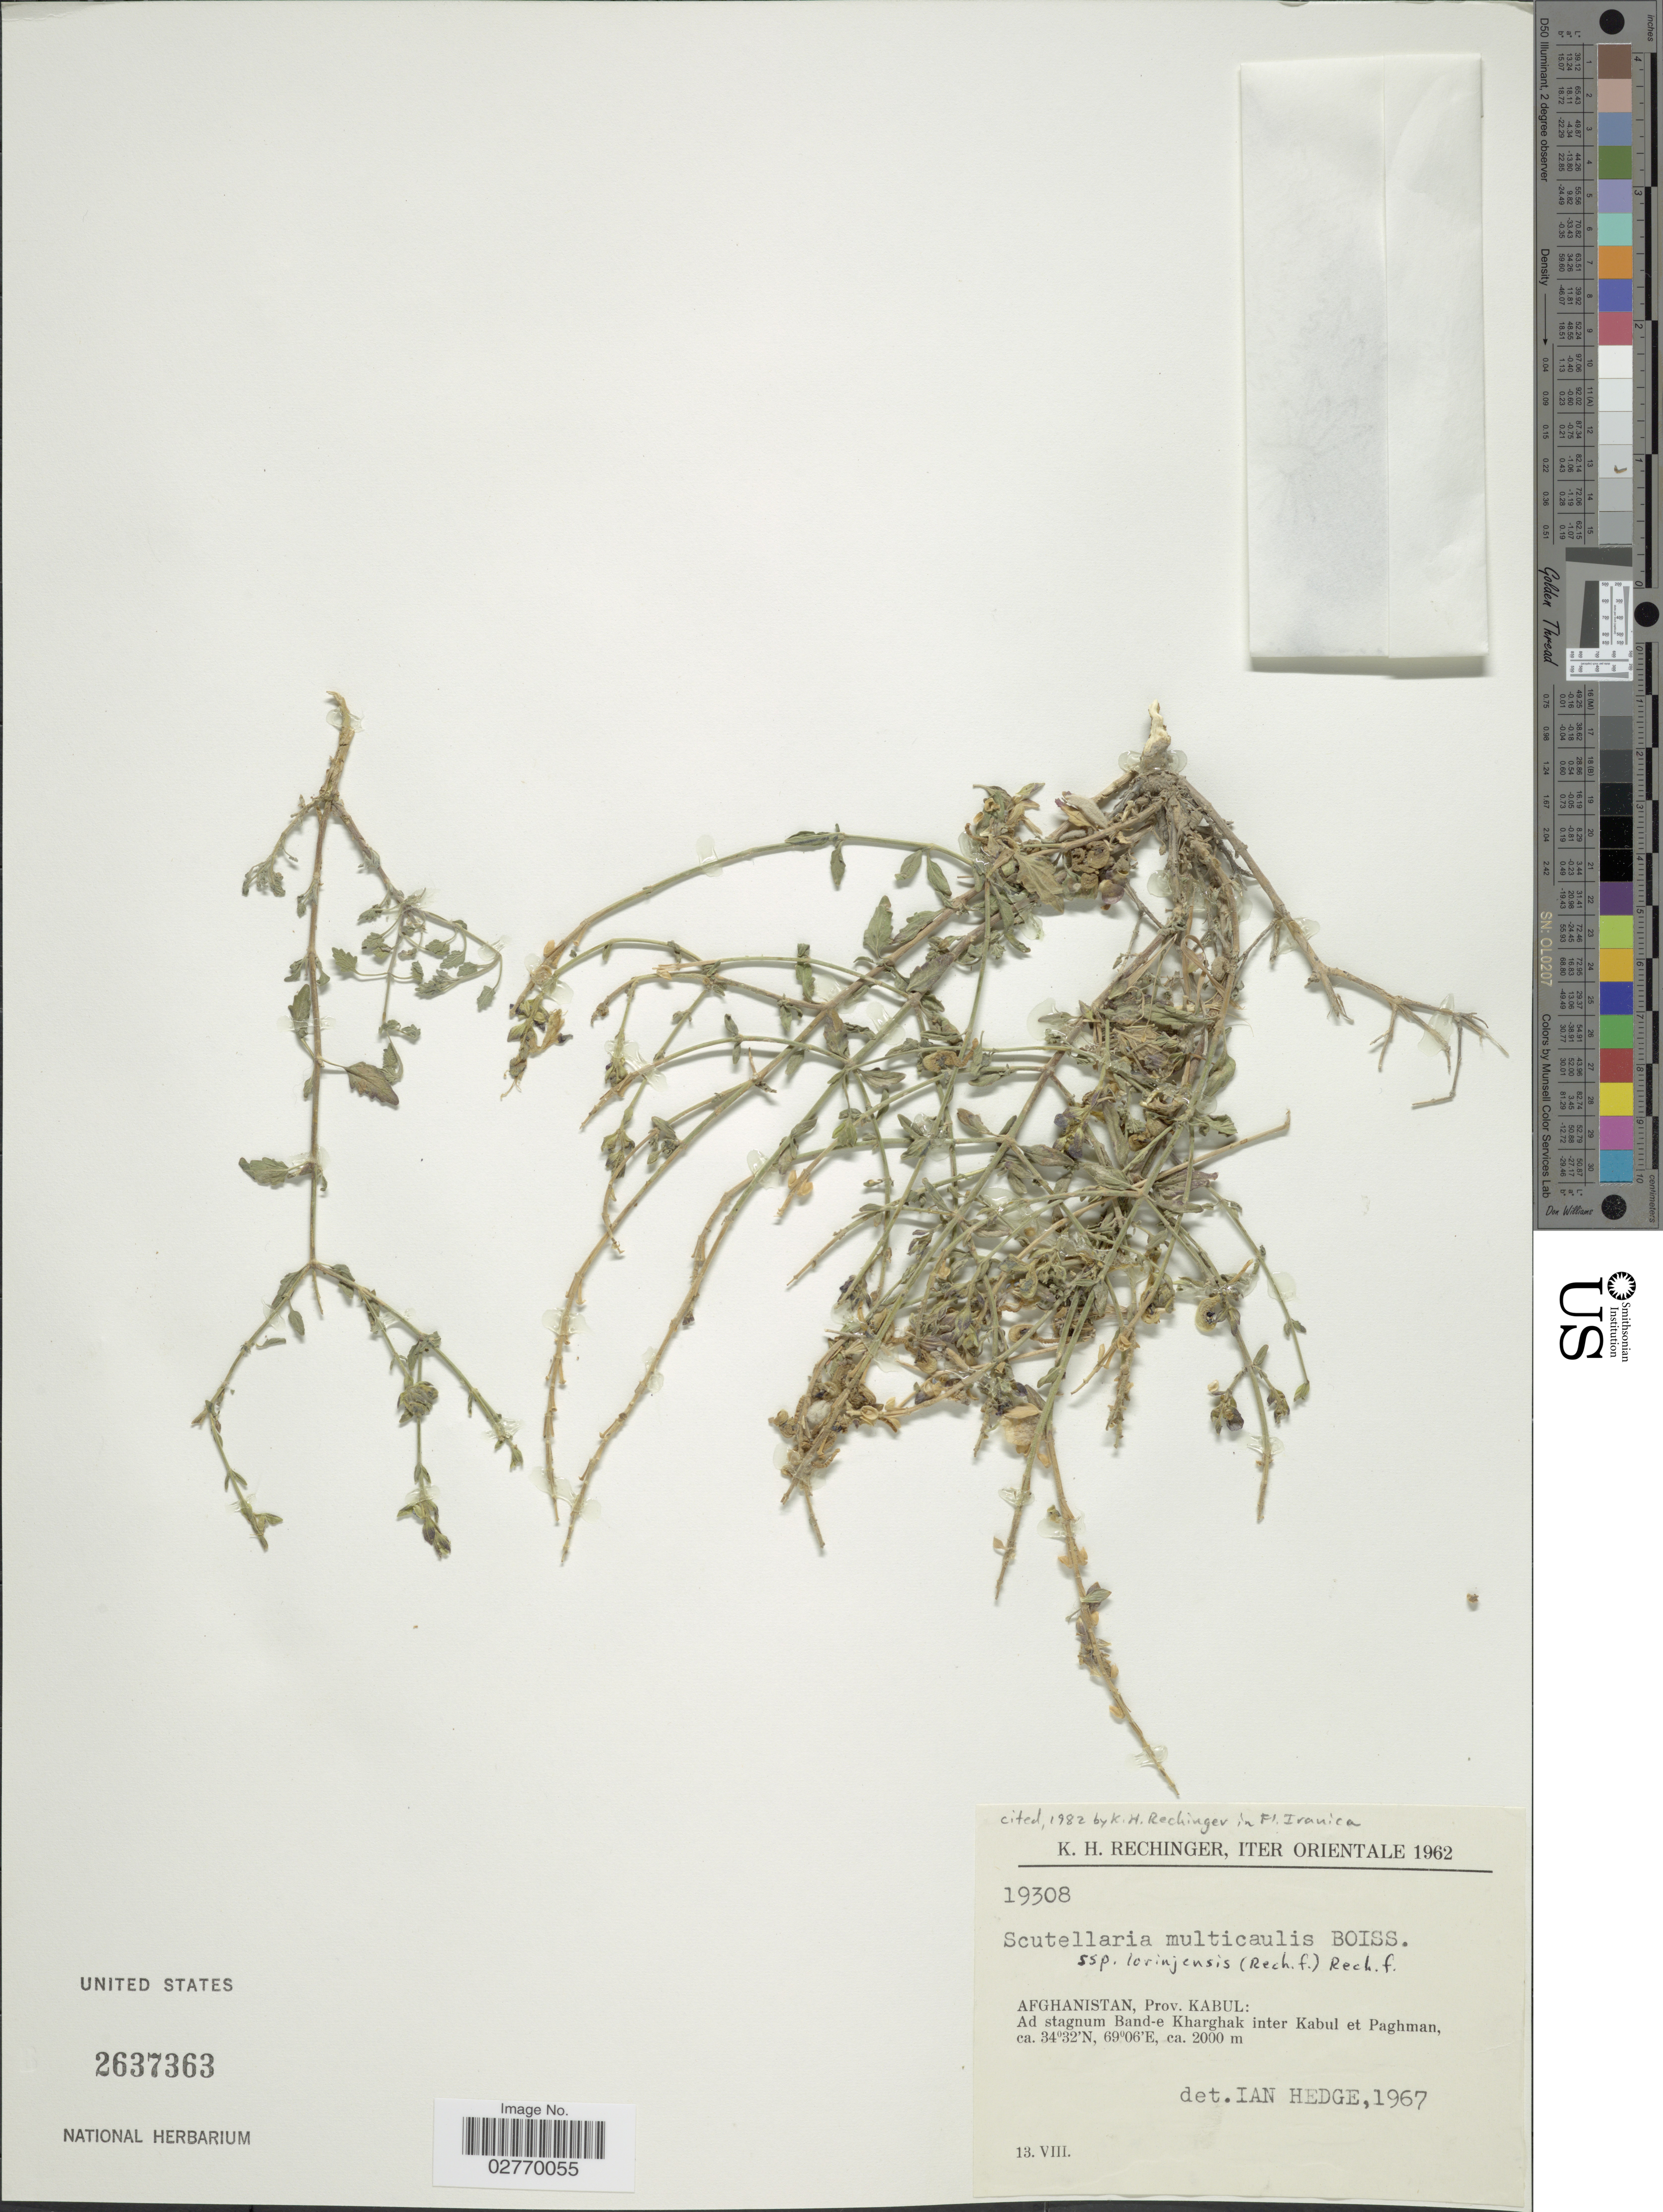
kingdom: Plantae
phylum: Tracheophyta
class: Magnoliopsida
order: Lamiales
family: Lamiaceae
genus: Scutellaria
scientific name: Scutellaria multicaulis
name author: Boiss.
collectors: K. H. Rechinger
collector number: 19308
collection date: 1962-08-13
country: Afghanistan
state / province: Kabul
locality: Ad stagnum Band-e Kharghak inter Kabul et Paghman.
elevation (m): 2000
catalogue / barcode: US 2637363